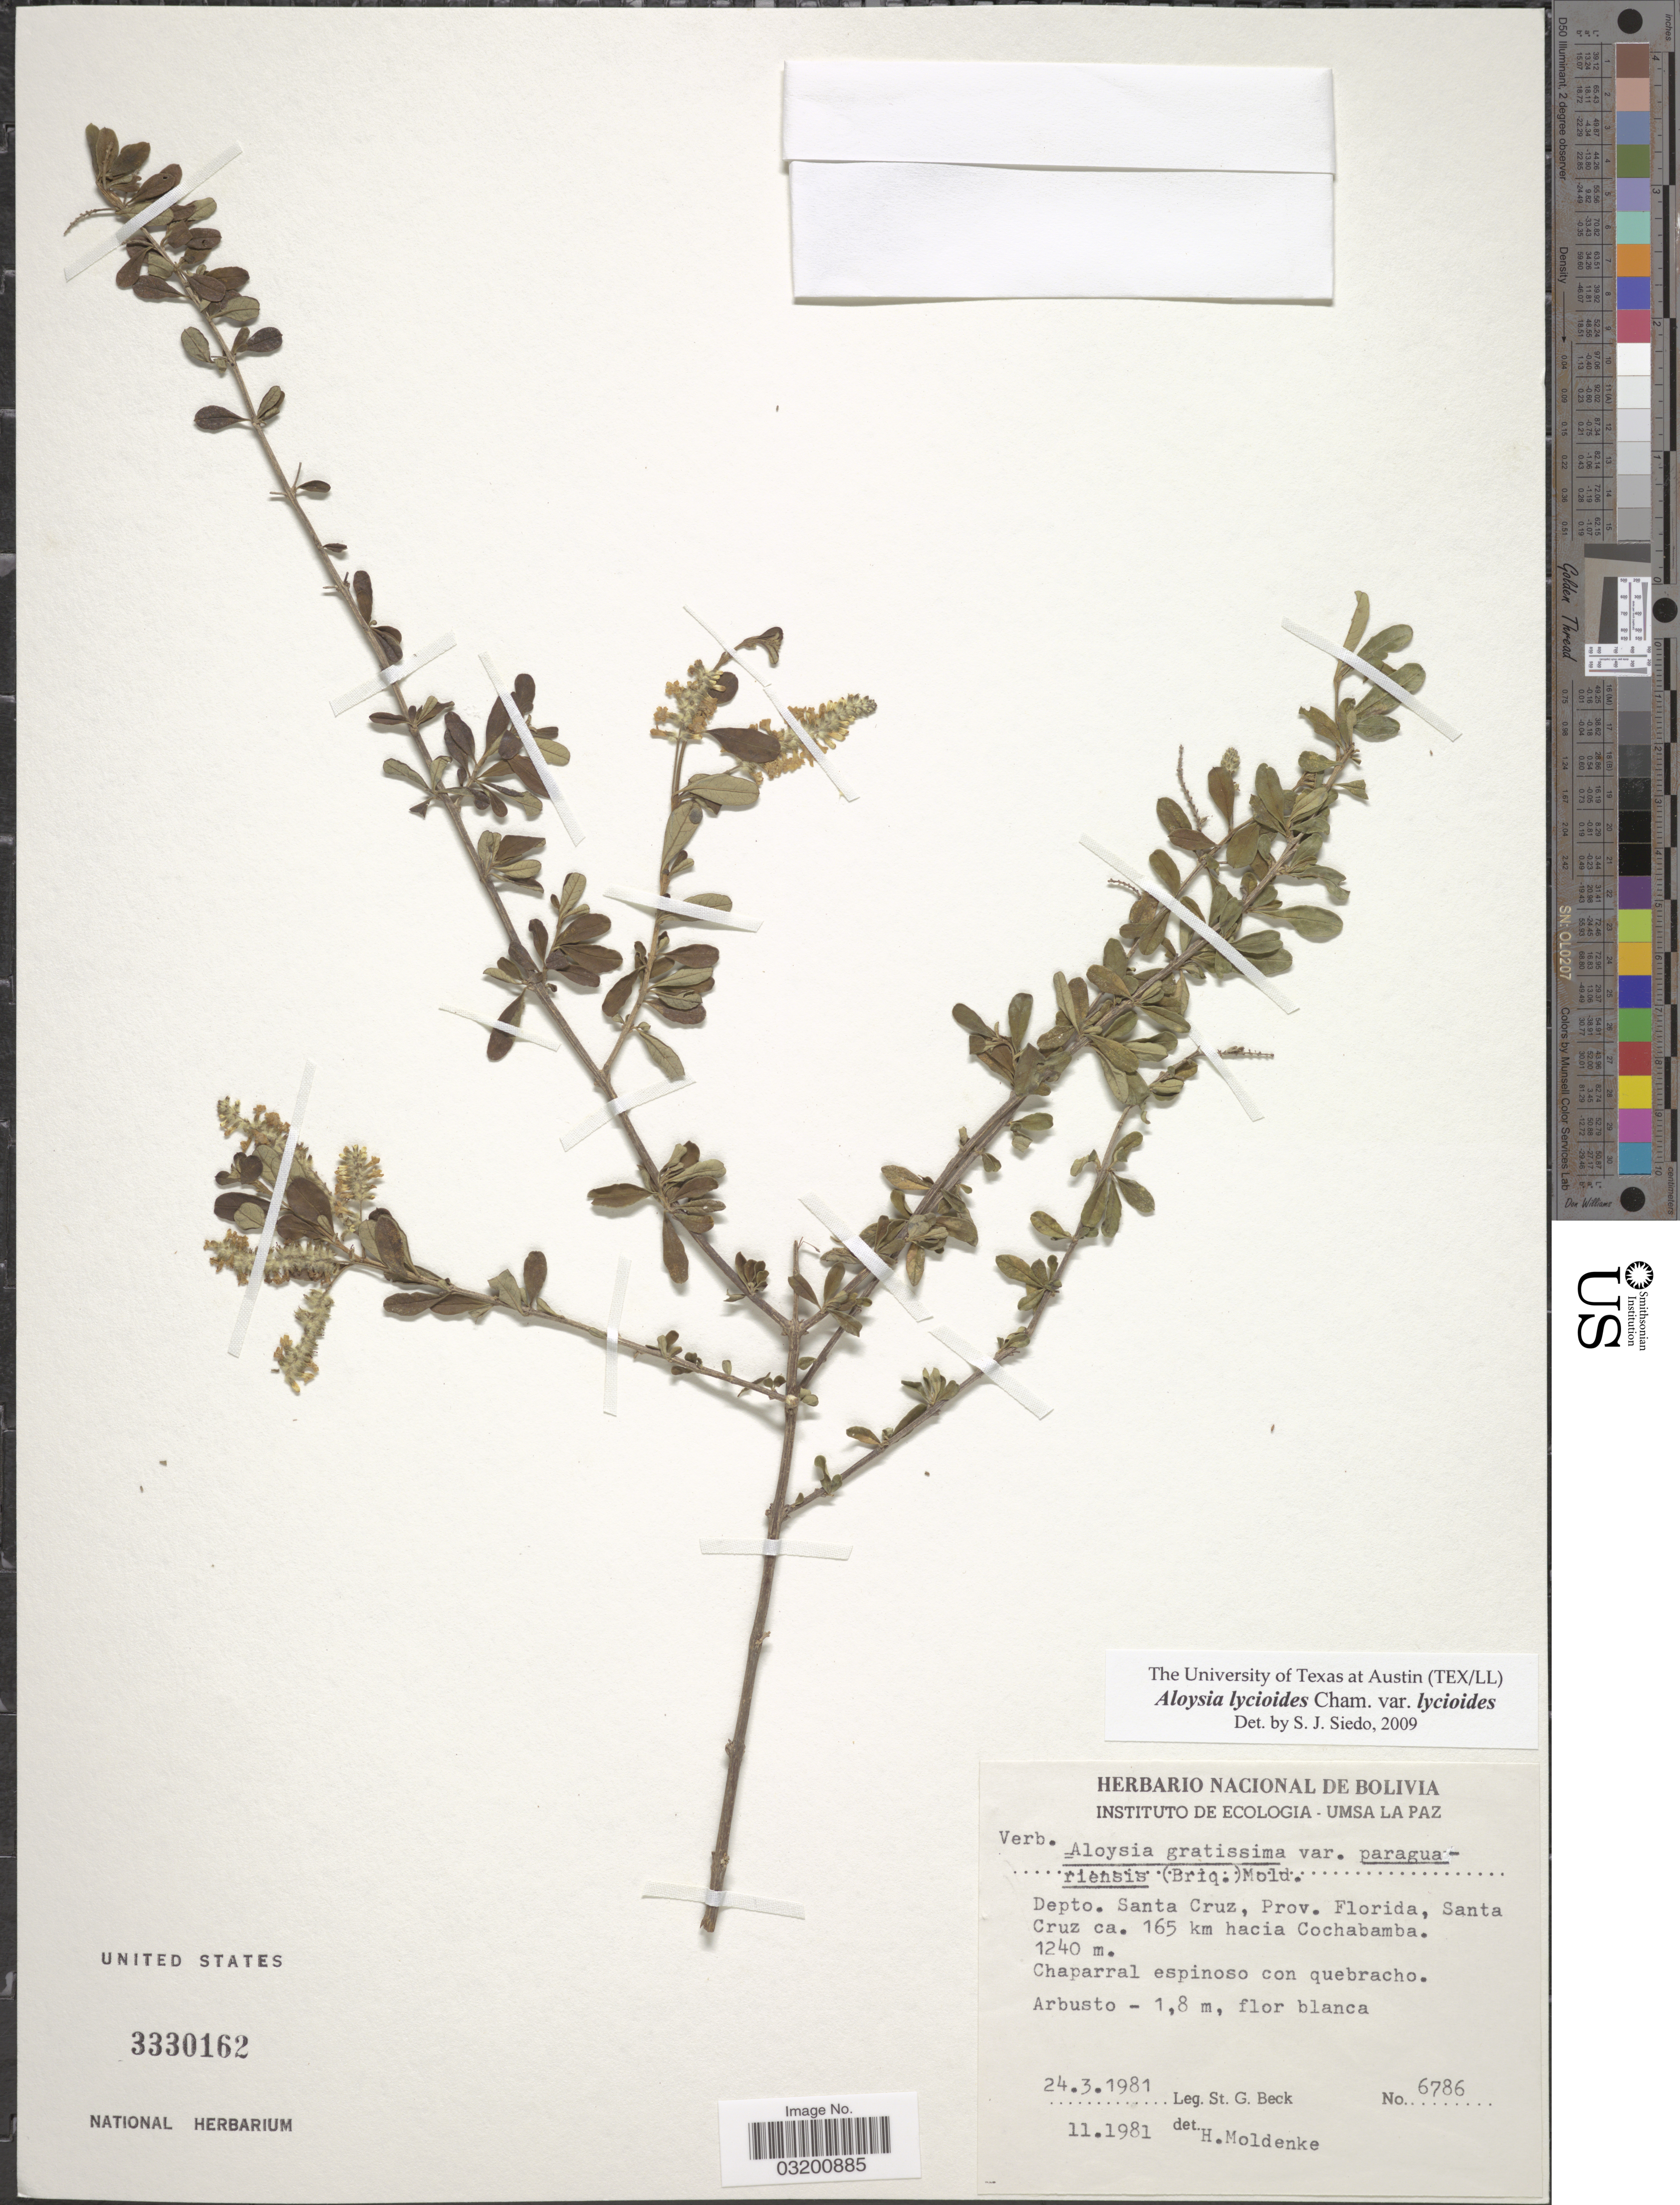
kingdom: Plantae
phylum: Tracheophyta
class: Magnoliopsida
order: Lamiales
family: Verbenaceae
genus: Aloysia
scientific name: Aloysia lycioides var. lycioides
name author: Cham.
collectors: S. G. Beck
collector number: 6786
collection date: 1981-03-24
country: Bolivia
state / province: Santa Cruz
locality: Depto. Santa Cruz, Prov. Florida, Santa Cruz ca. 165 km hacia Cochabamba.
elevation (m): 1240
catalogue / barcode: US 3330162